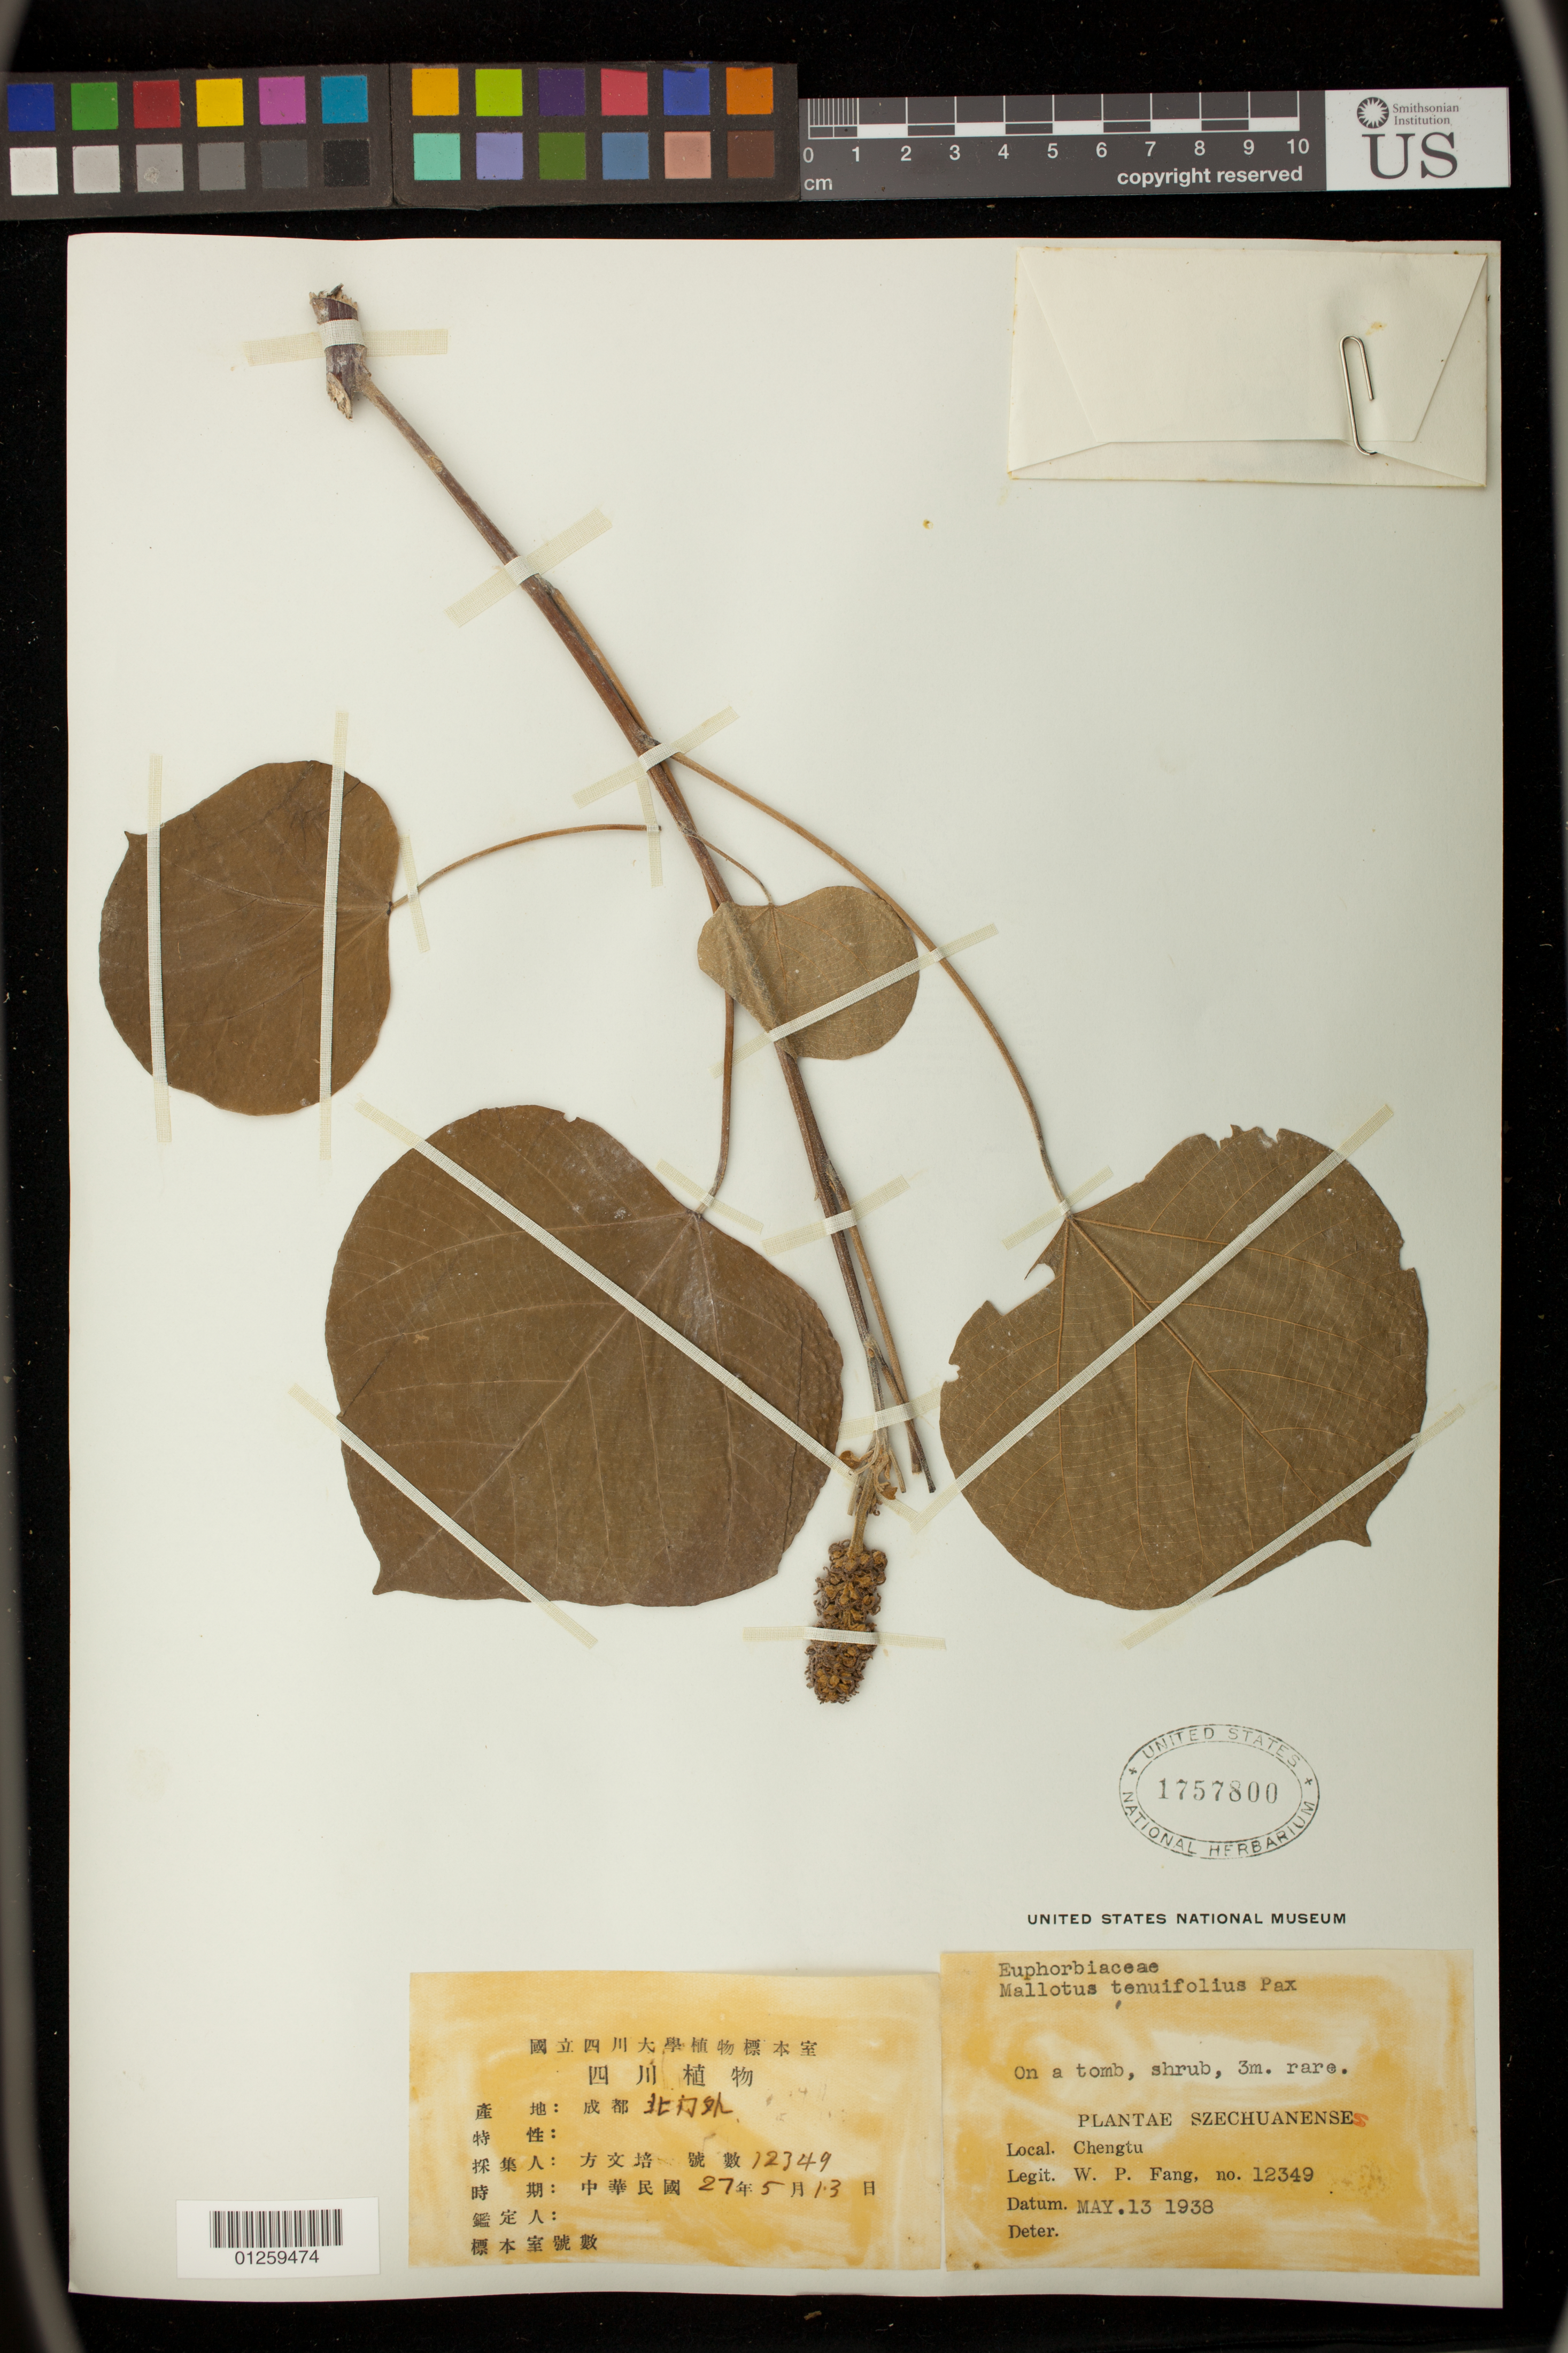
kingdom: Plantae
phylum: Tracheophyta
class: Magnoliopsida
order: Malpighiales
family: Euphorbiaceae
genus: Mallotus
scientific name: Mallotus tenuifolius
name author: Pax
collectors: W. P. Fang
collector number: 12349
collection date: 1938-05-13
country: China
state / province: Sichuan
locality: Chengtu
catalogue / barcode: US 1757800